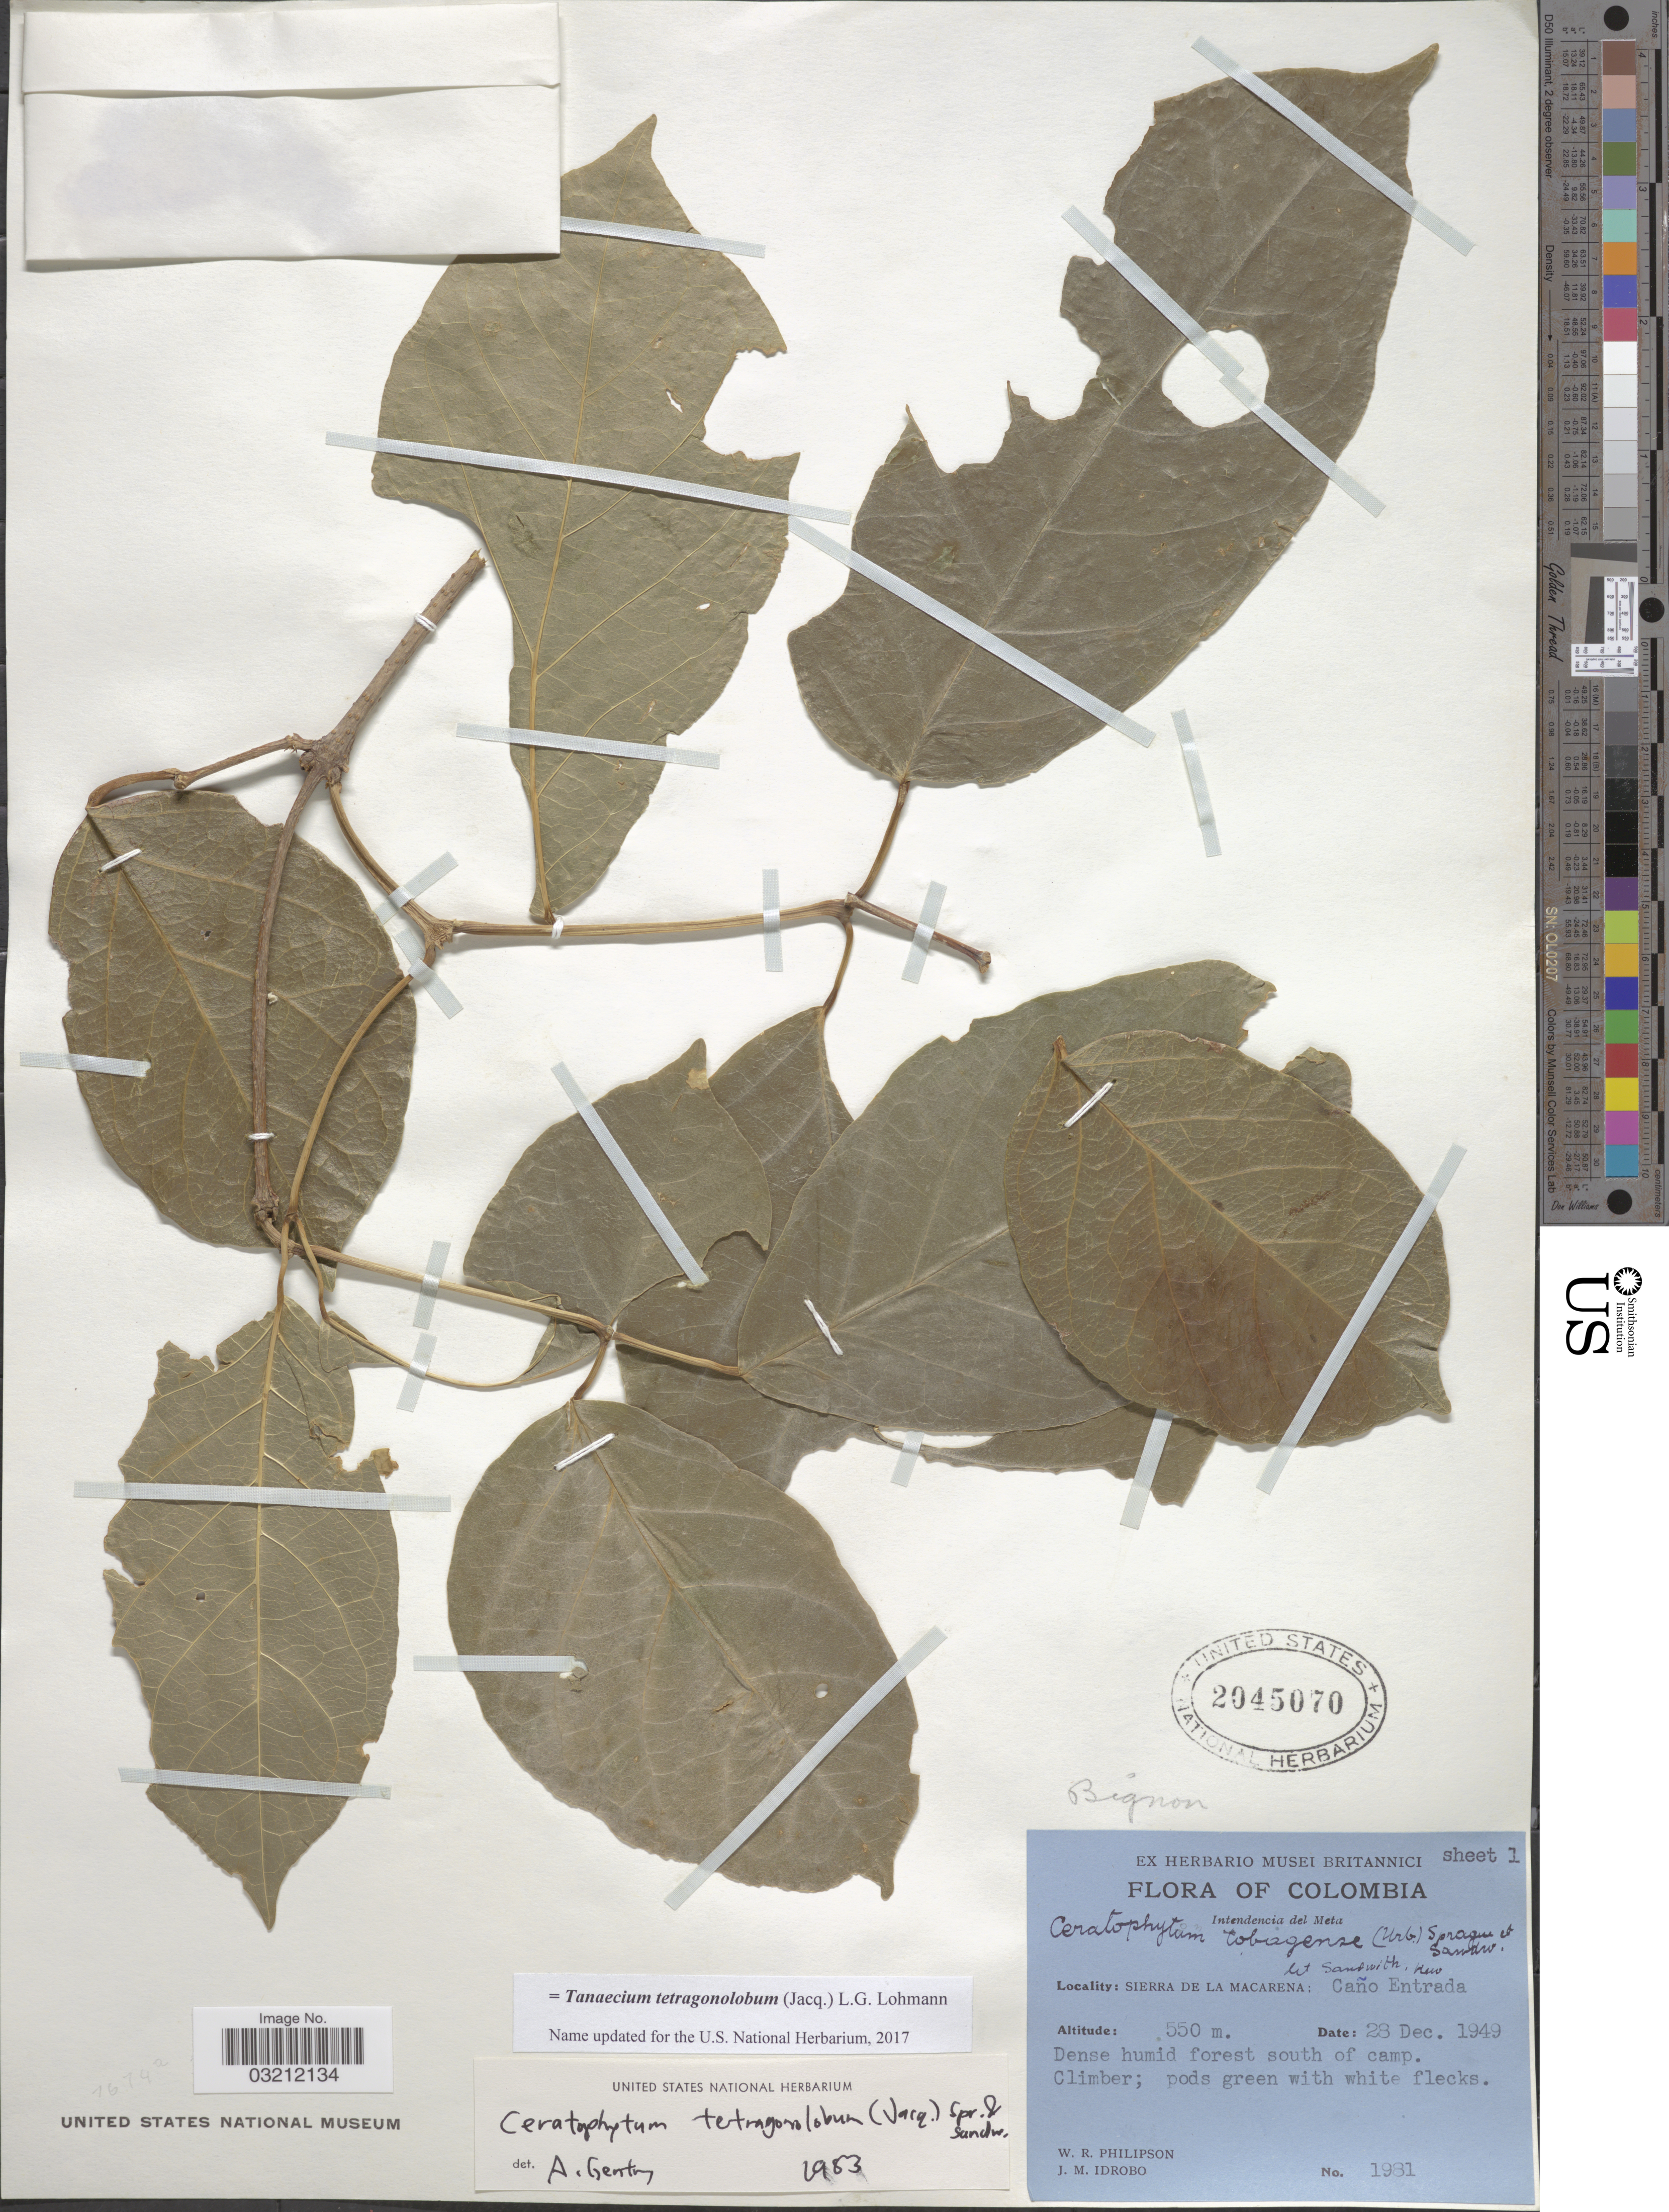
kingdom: Plantae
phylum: Tracheophyta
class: Magnoliopsida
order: Lamiales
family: Bignoniaceae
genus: Tanaecium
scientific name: Tanaecium tetragonolobum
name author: (Jacq.) L.G. Lohmann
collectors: W. R. Philipson & J. M. Idrobo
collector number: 1981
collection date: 1949-12-28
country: Colombia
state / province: Meta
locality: Intendencia del Meta. Sierra de La Macarena: Caño Entrada. Dense humid forest south of camp.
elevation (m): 550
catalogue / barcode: US 2045070